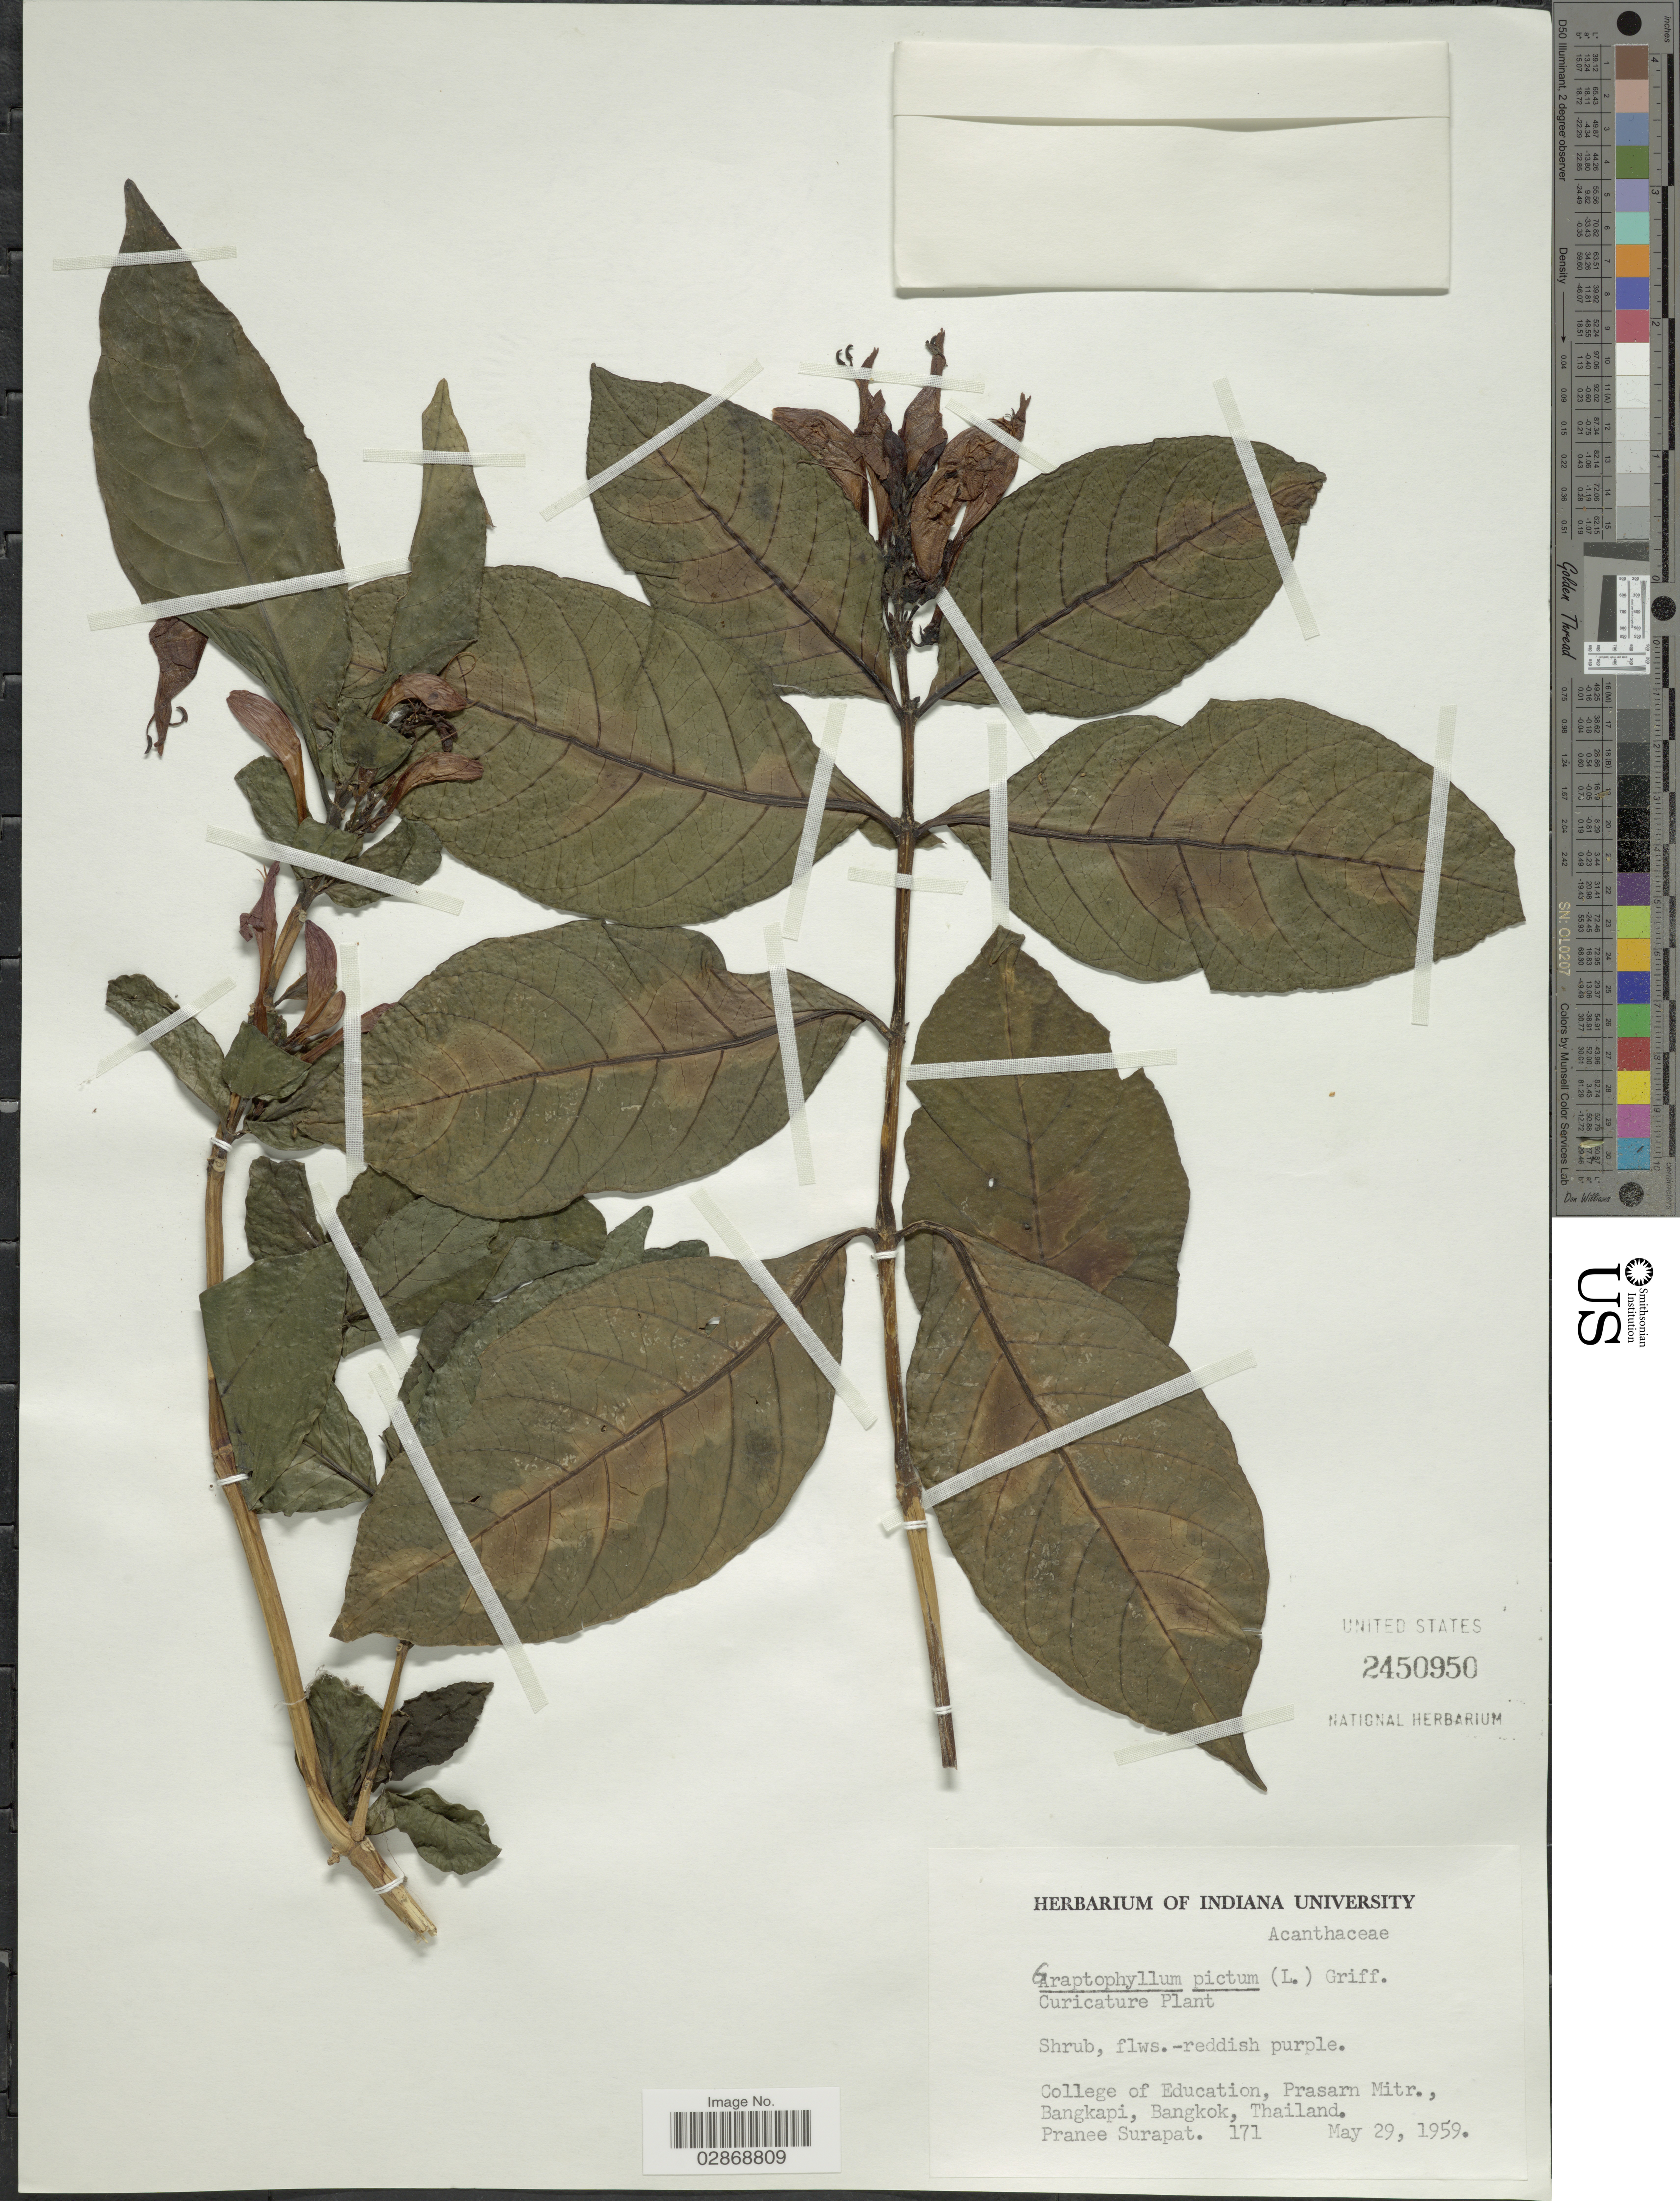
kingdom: Plantae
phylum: Tracheophyta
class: Magnoliopsida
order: Lamiales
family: Acanthaceae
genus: Graptophyllum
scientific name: Graptophyllum sp.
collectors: P. Surapat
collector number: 171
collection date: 1959-05-29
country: Thailand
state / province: Bangkok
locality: College of Education, Prasarn Mitr., Bangkapi.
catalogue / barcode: US 2450950